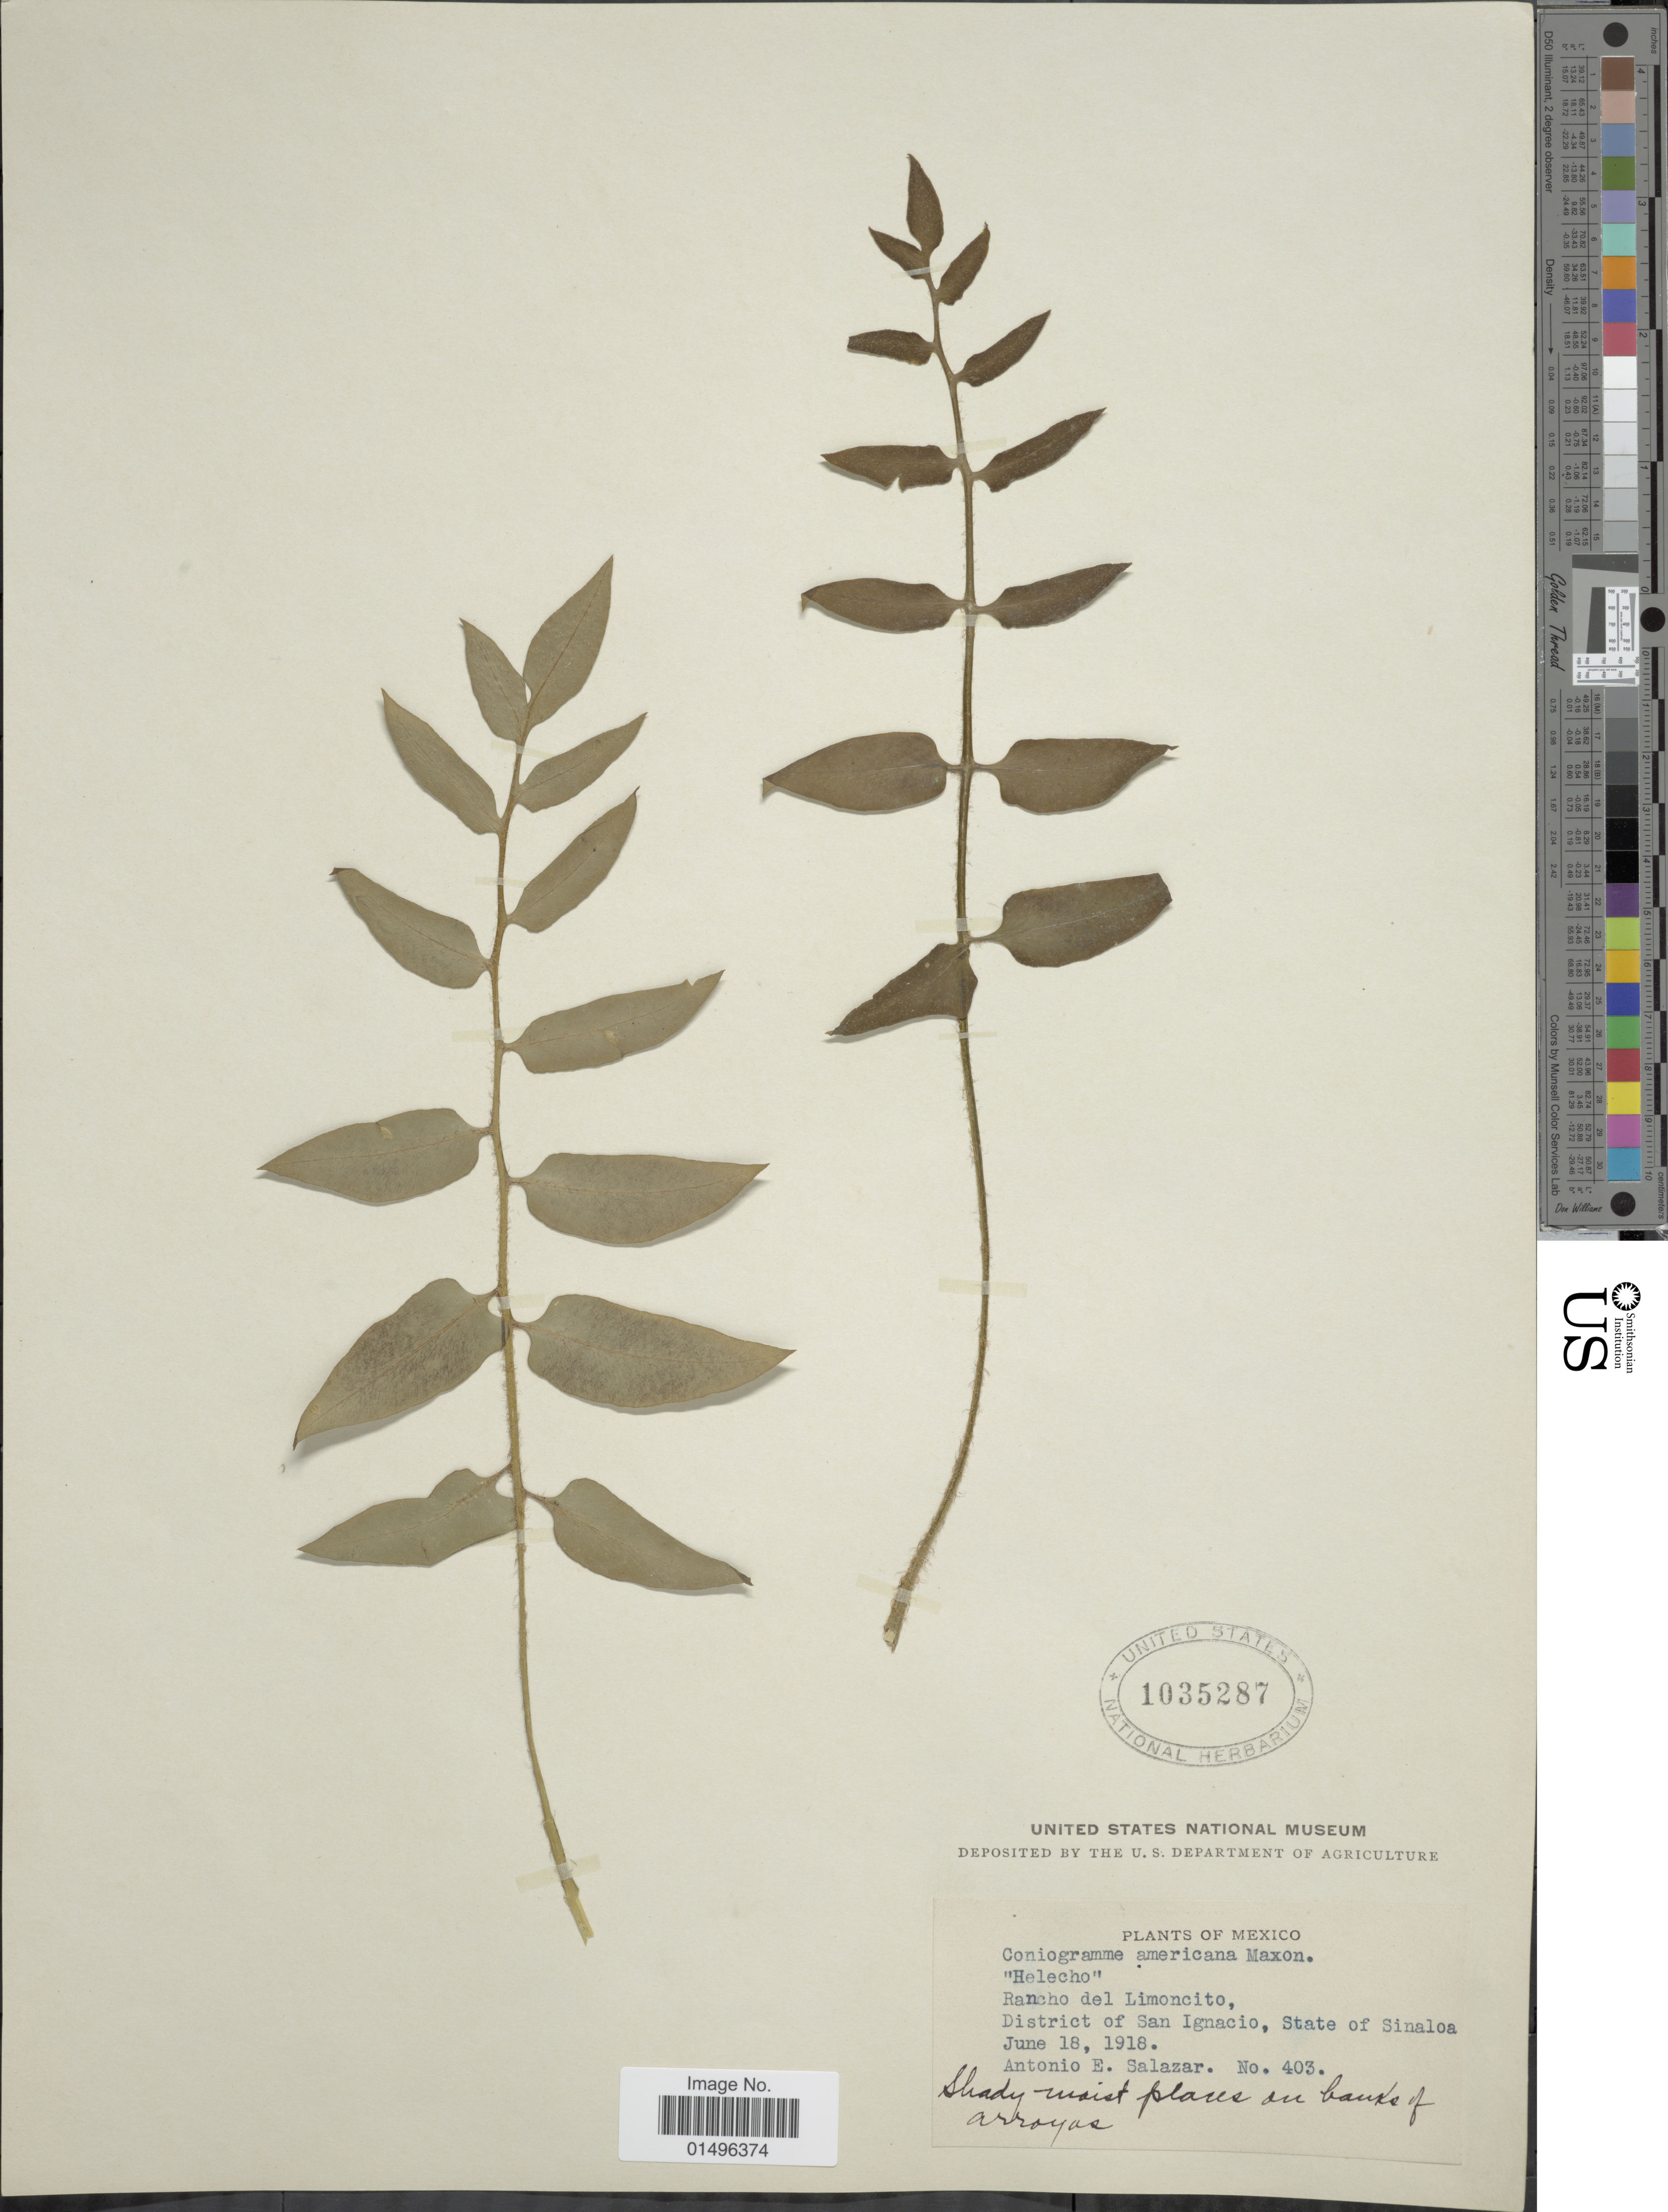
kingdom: Plantae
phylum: Tracheophyta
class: Polypodiopsida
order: Polypodiales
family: Pteridaceae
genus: Hemionitis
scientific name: Hemionitis subcordata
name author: (D.C. Eaton & Davenp.) Mickel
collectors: A. E. Salazar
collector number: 403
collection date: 1918-06-18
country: Mexico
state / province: Sinaloa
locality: Mexico, Rancho del Limoncito, District of San Ignacio.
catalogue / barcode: US 1035287